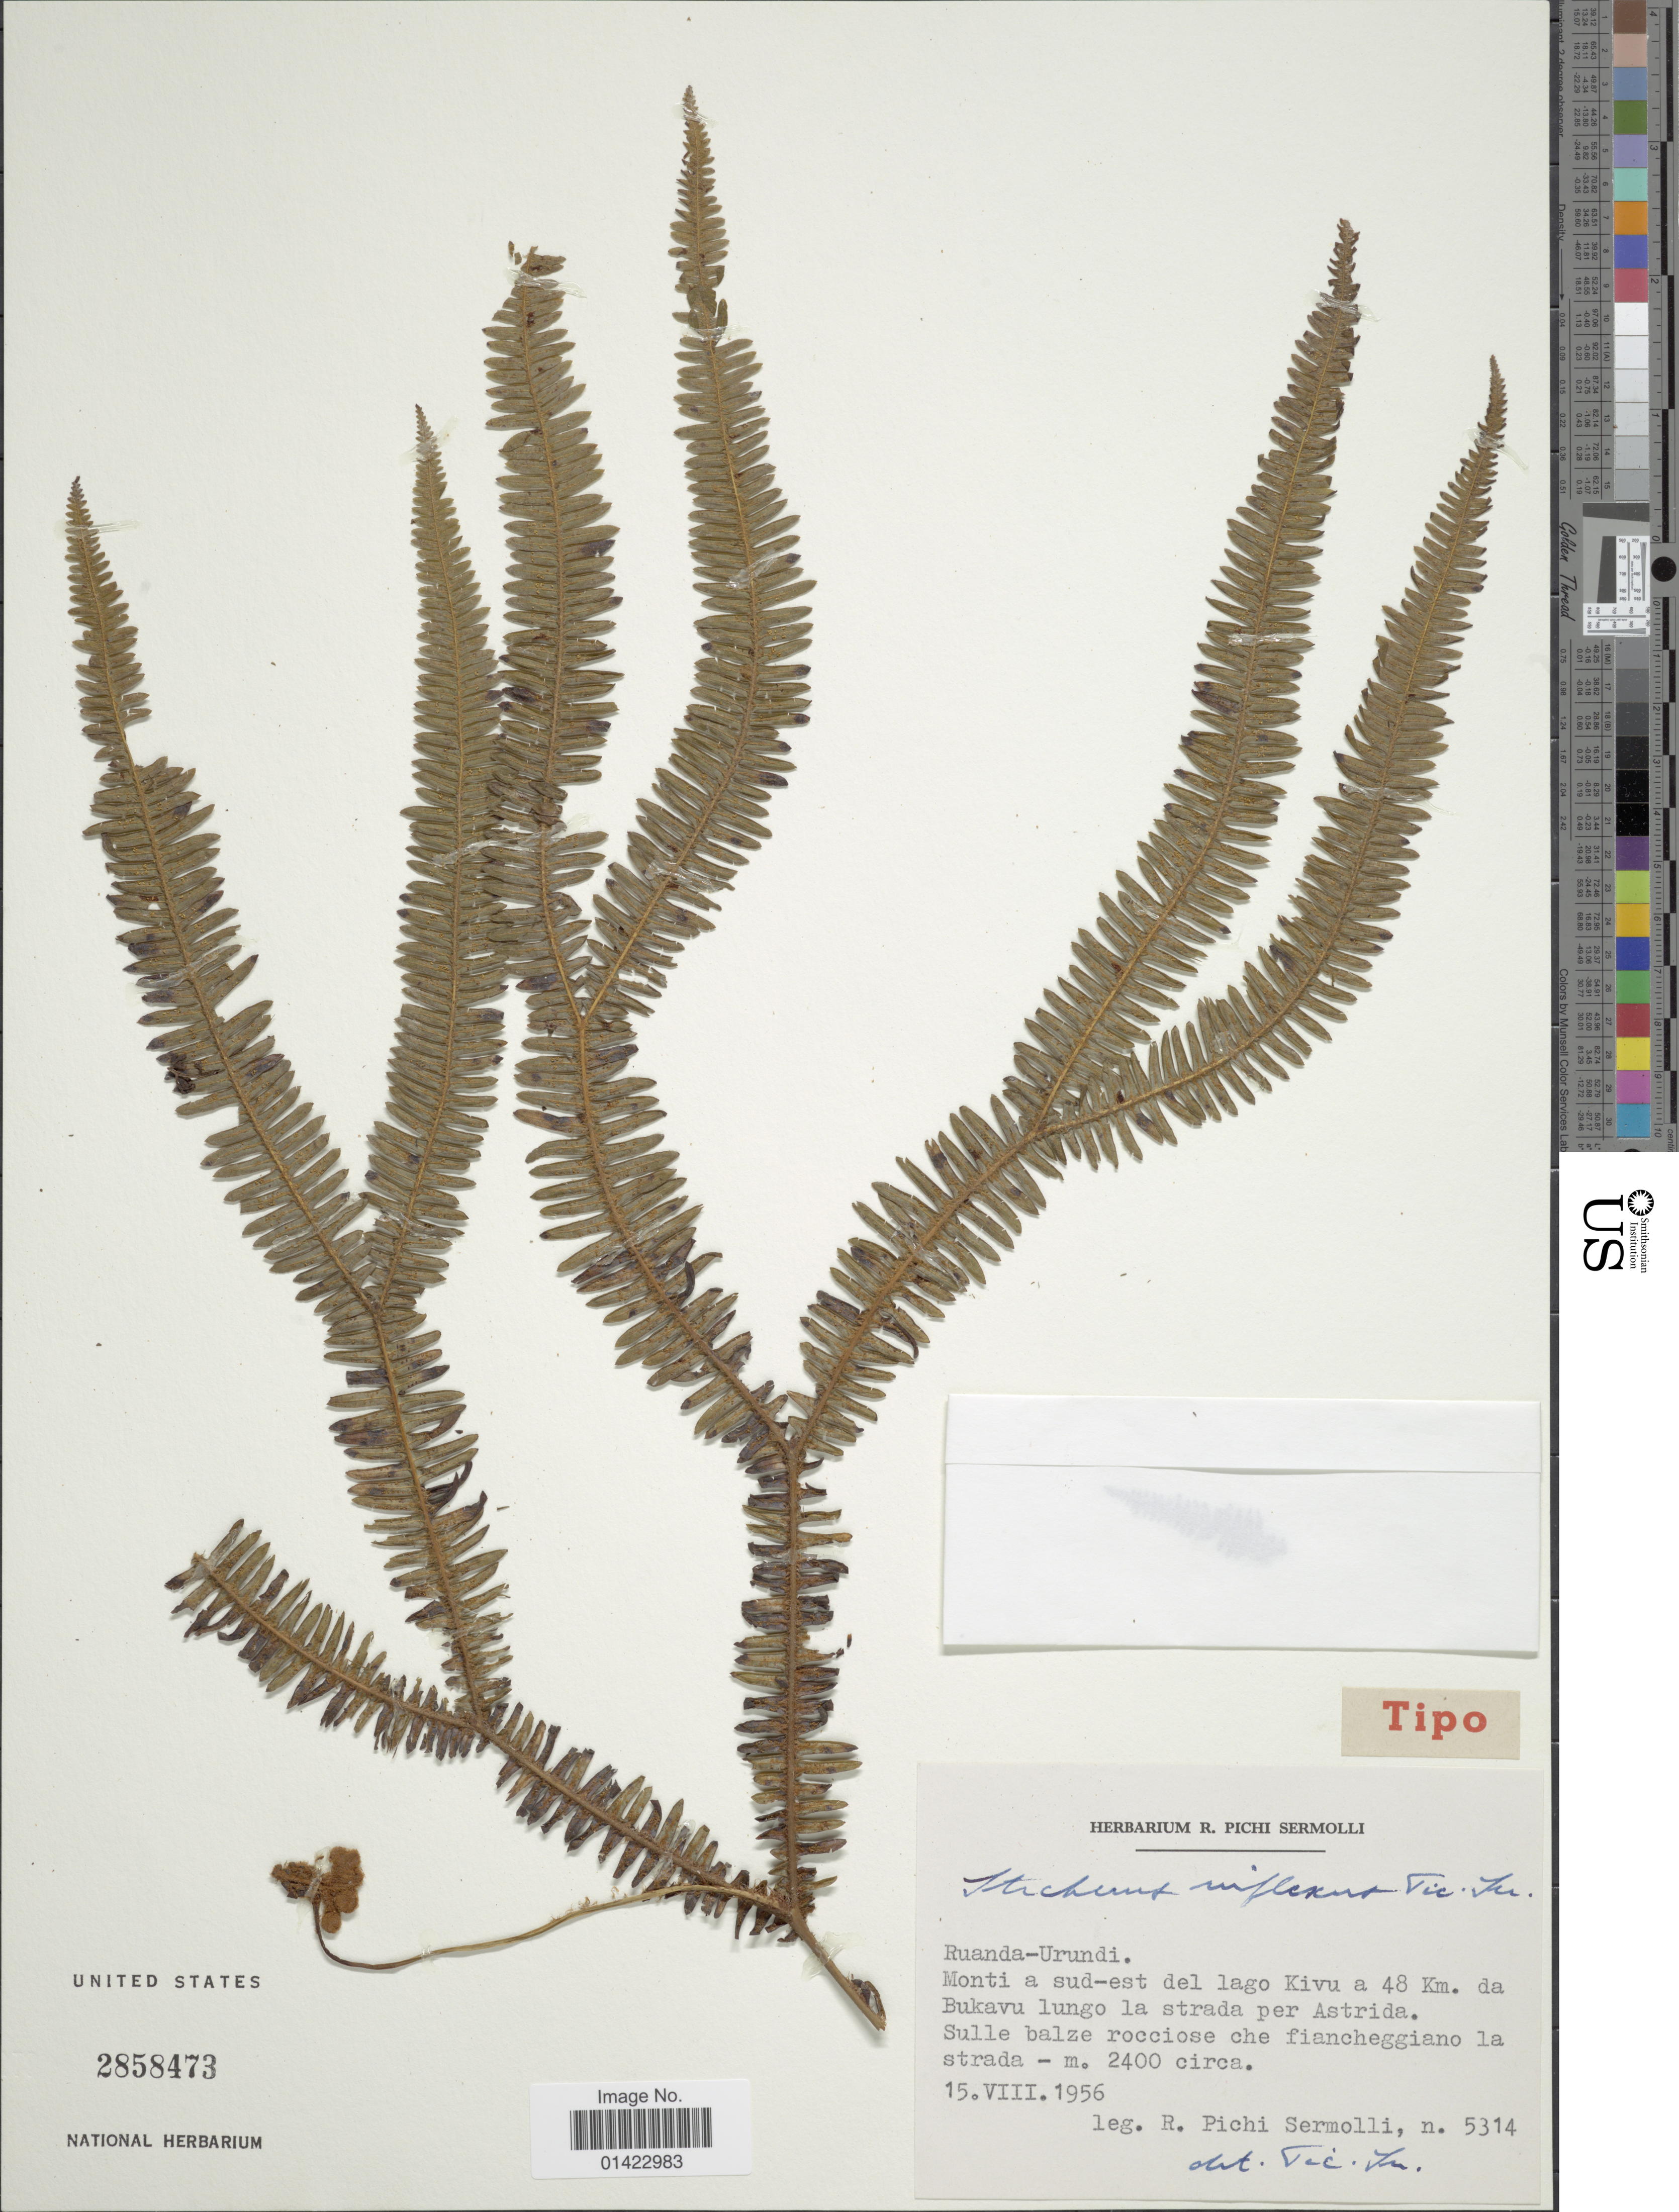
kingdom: Plantae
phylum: Tracheophyta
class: Polypodiopsida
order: Gleicheniales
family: Gleicheniaceae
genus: Sticherus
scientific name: Sticherus inflexus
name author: Pic. Serm.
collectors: R. E. Pichi-Sermolli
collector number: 5314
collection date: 1956-08-15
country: Rwanda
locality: Ruanda-Urundi, Monti a sud-est del lago Kivu a 48 km da Bukavu lango la strada per Astrida, Sulle balze roccoise che fiancheggiano la strada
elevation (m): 2400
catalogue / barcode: US 2858473